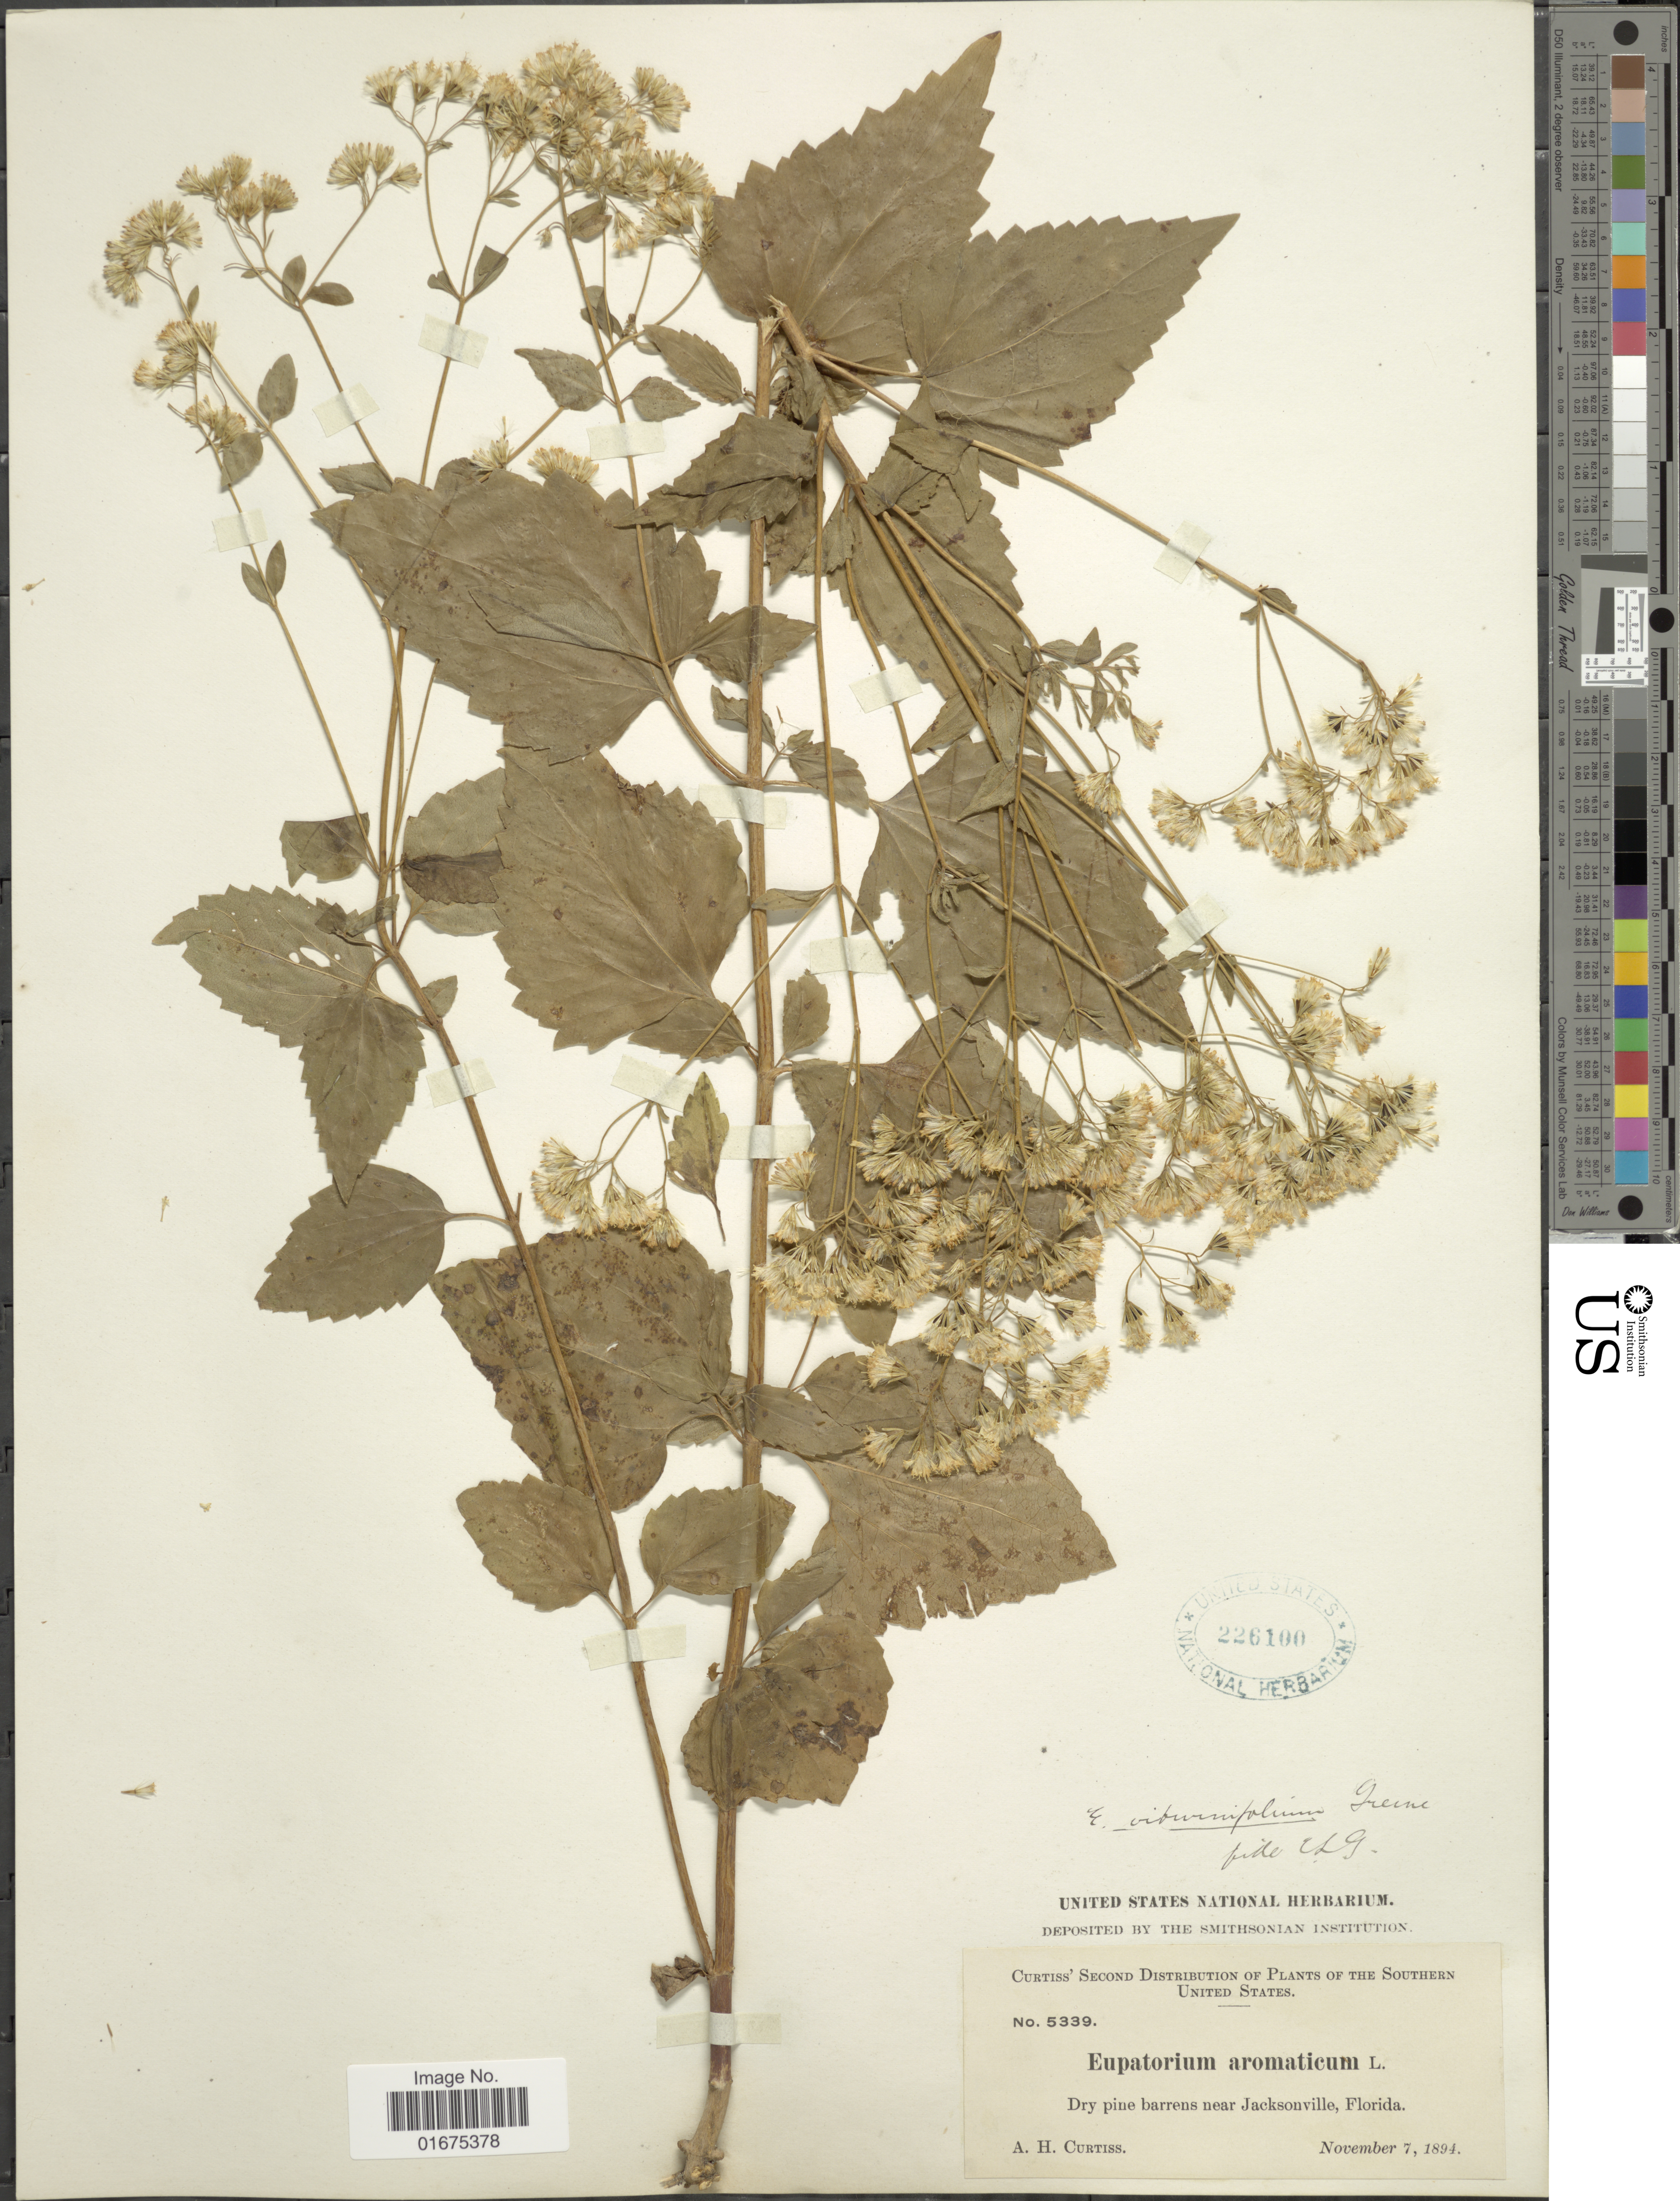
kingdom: Plantae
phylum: Tracheophyta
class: Magnoliopsida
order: Asterales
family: Asteraceae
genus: Ageratina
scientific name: Ageratina viburnifolium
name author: Greene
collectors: A. H. Curtiss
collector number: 5339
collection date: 1894-11-07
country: United States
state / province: Florida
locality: Dry pine barrens near Jacksonville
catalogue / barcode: US 226100